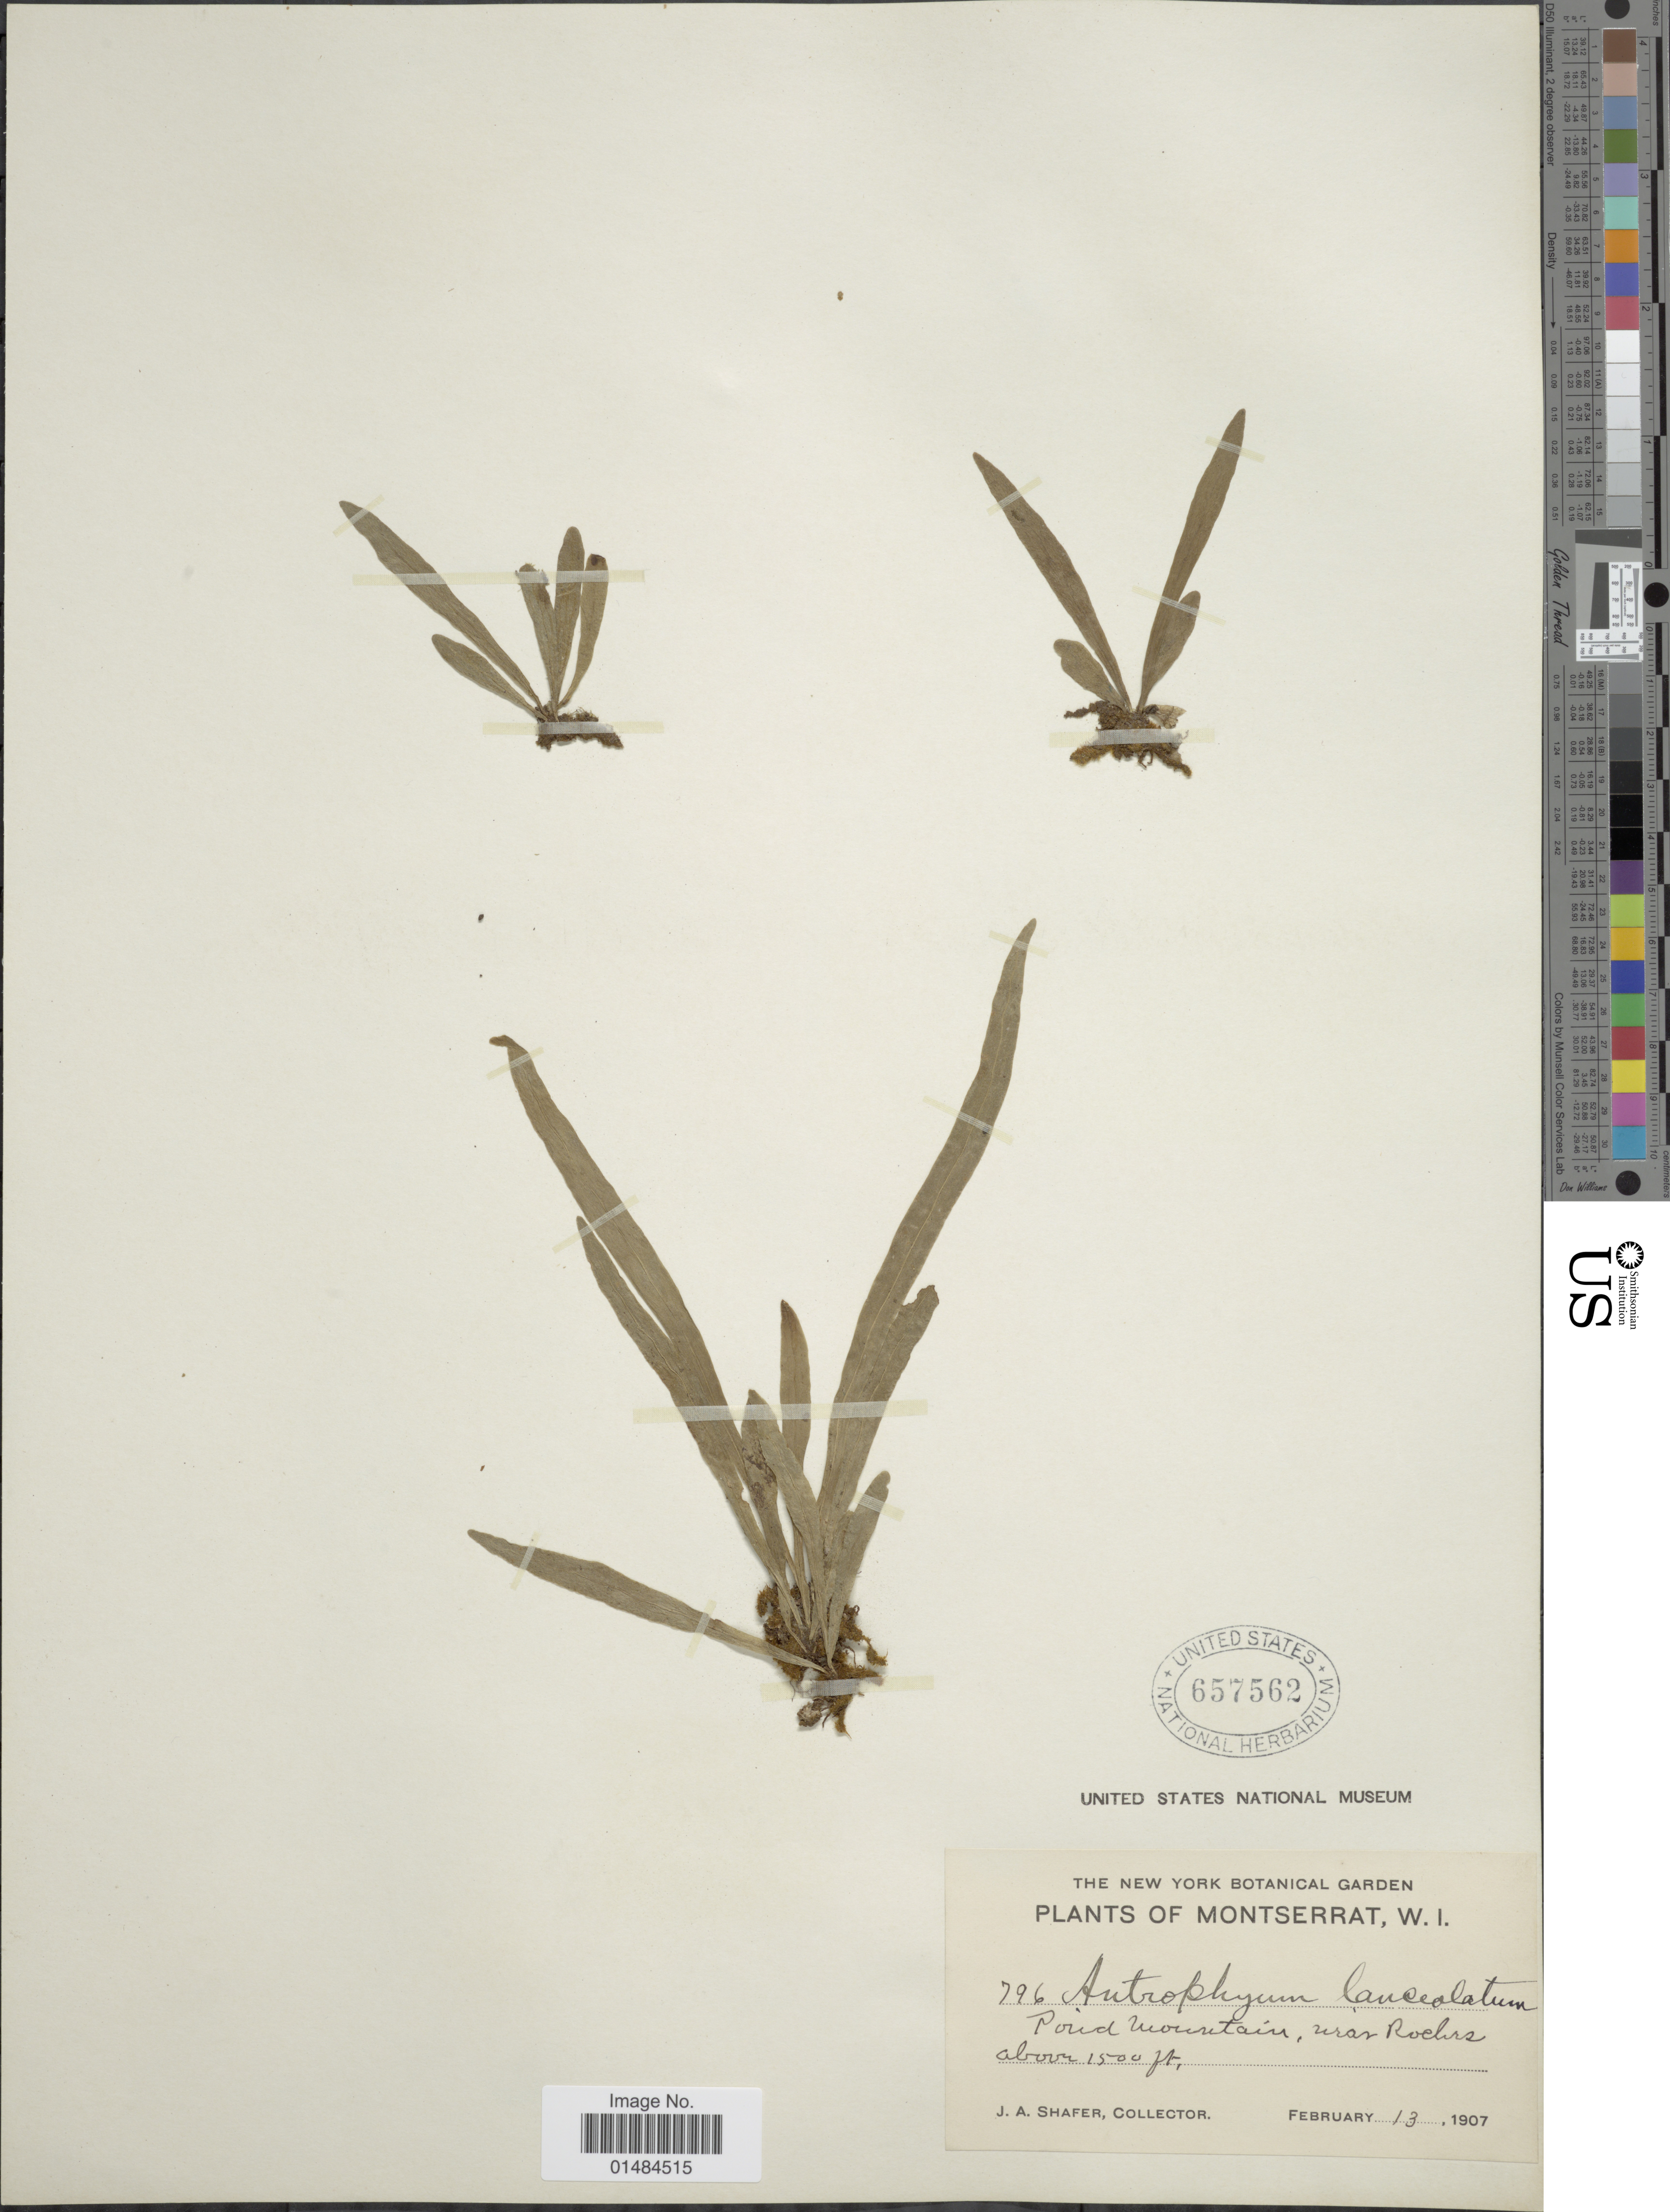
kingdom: Plantae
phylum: Tracheophyta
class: Polypodiopsida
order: Polypodiales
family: Pteridaceae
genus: Polytaenium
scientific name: Polytaenium lanceolatum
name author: (L.) Desv.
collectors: J. A. Shafer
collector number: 796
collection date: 1907-02-13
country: Montserrat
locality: Pond Mountain, near Roches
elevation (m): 457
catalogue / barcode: US 657562